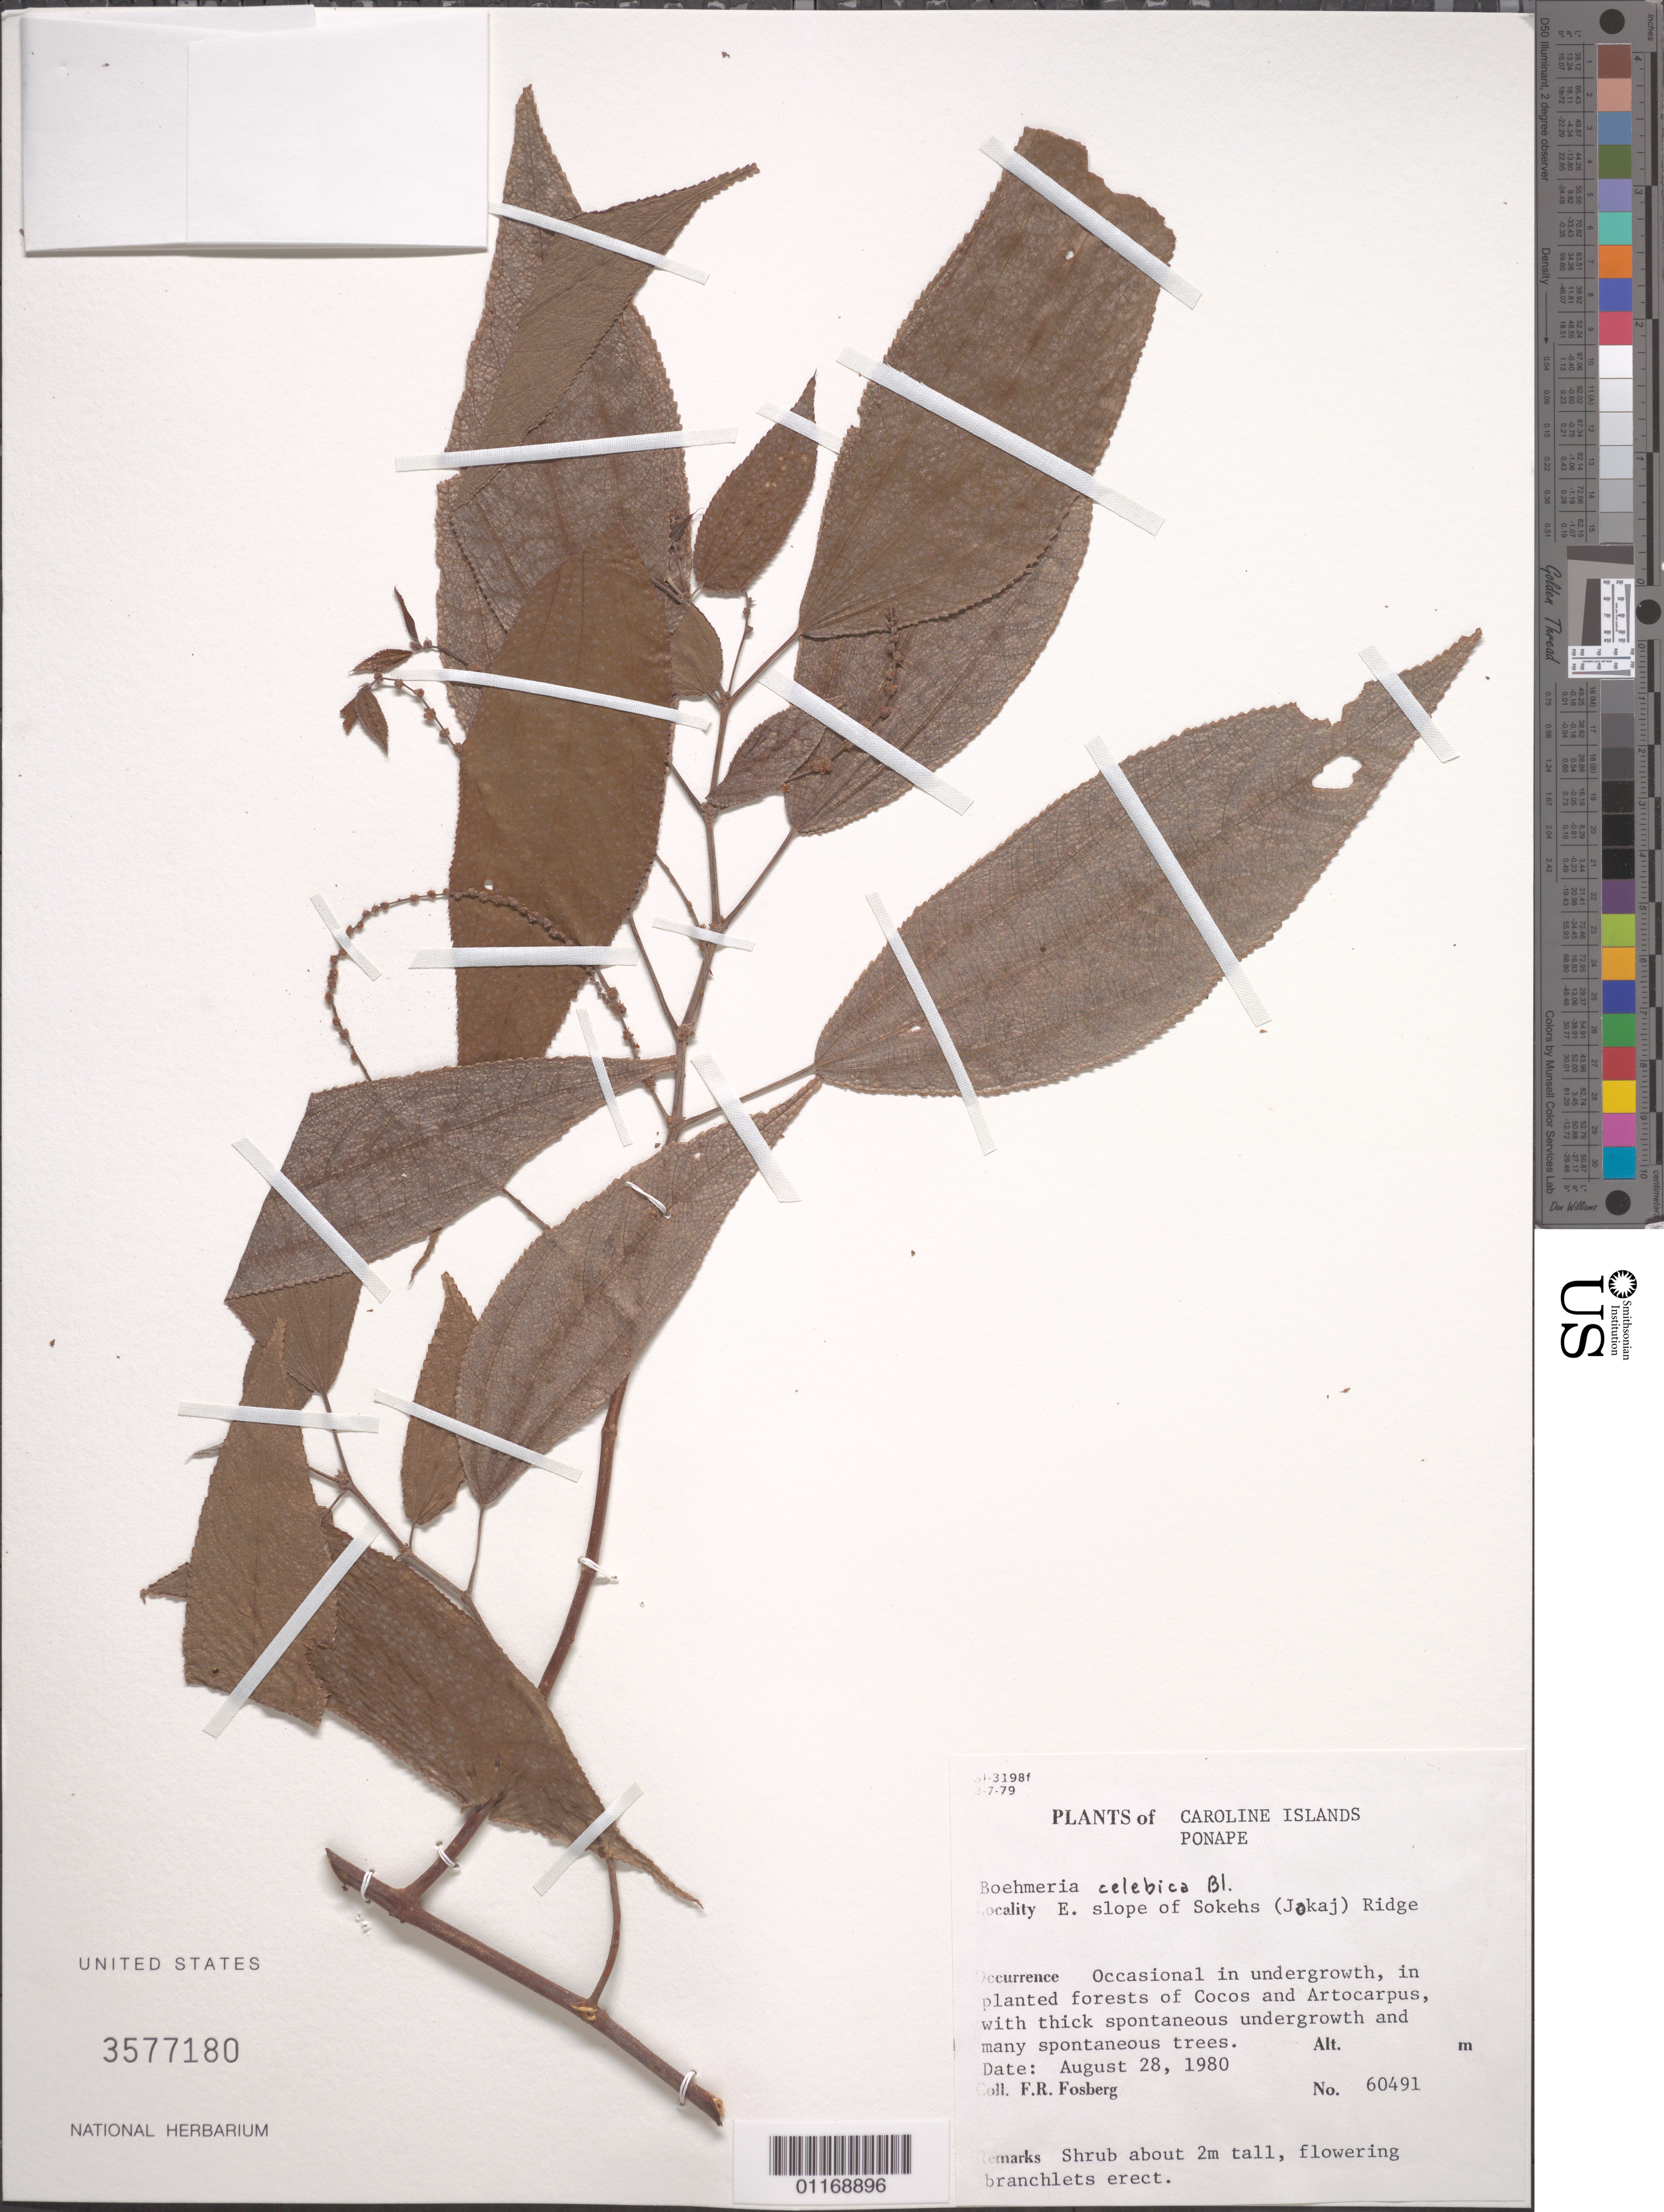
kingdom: Plantae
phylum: Tracheophyta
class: Magnoliopsida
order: Rosales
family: Urticaceae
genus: Boehmeria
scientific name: Boehmeria celebica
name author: Blume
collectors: F. R. Fosberg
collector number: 60491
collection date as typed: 28 Aug 1980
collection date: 1980-08-28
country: Micronesia, Federated States of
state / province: Pohnpei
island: Pohnpei [Ponape]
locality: E slope of Sokehs (Jokaj) Ridge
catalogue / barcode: US 3577180